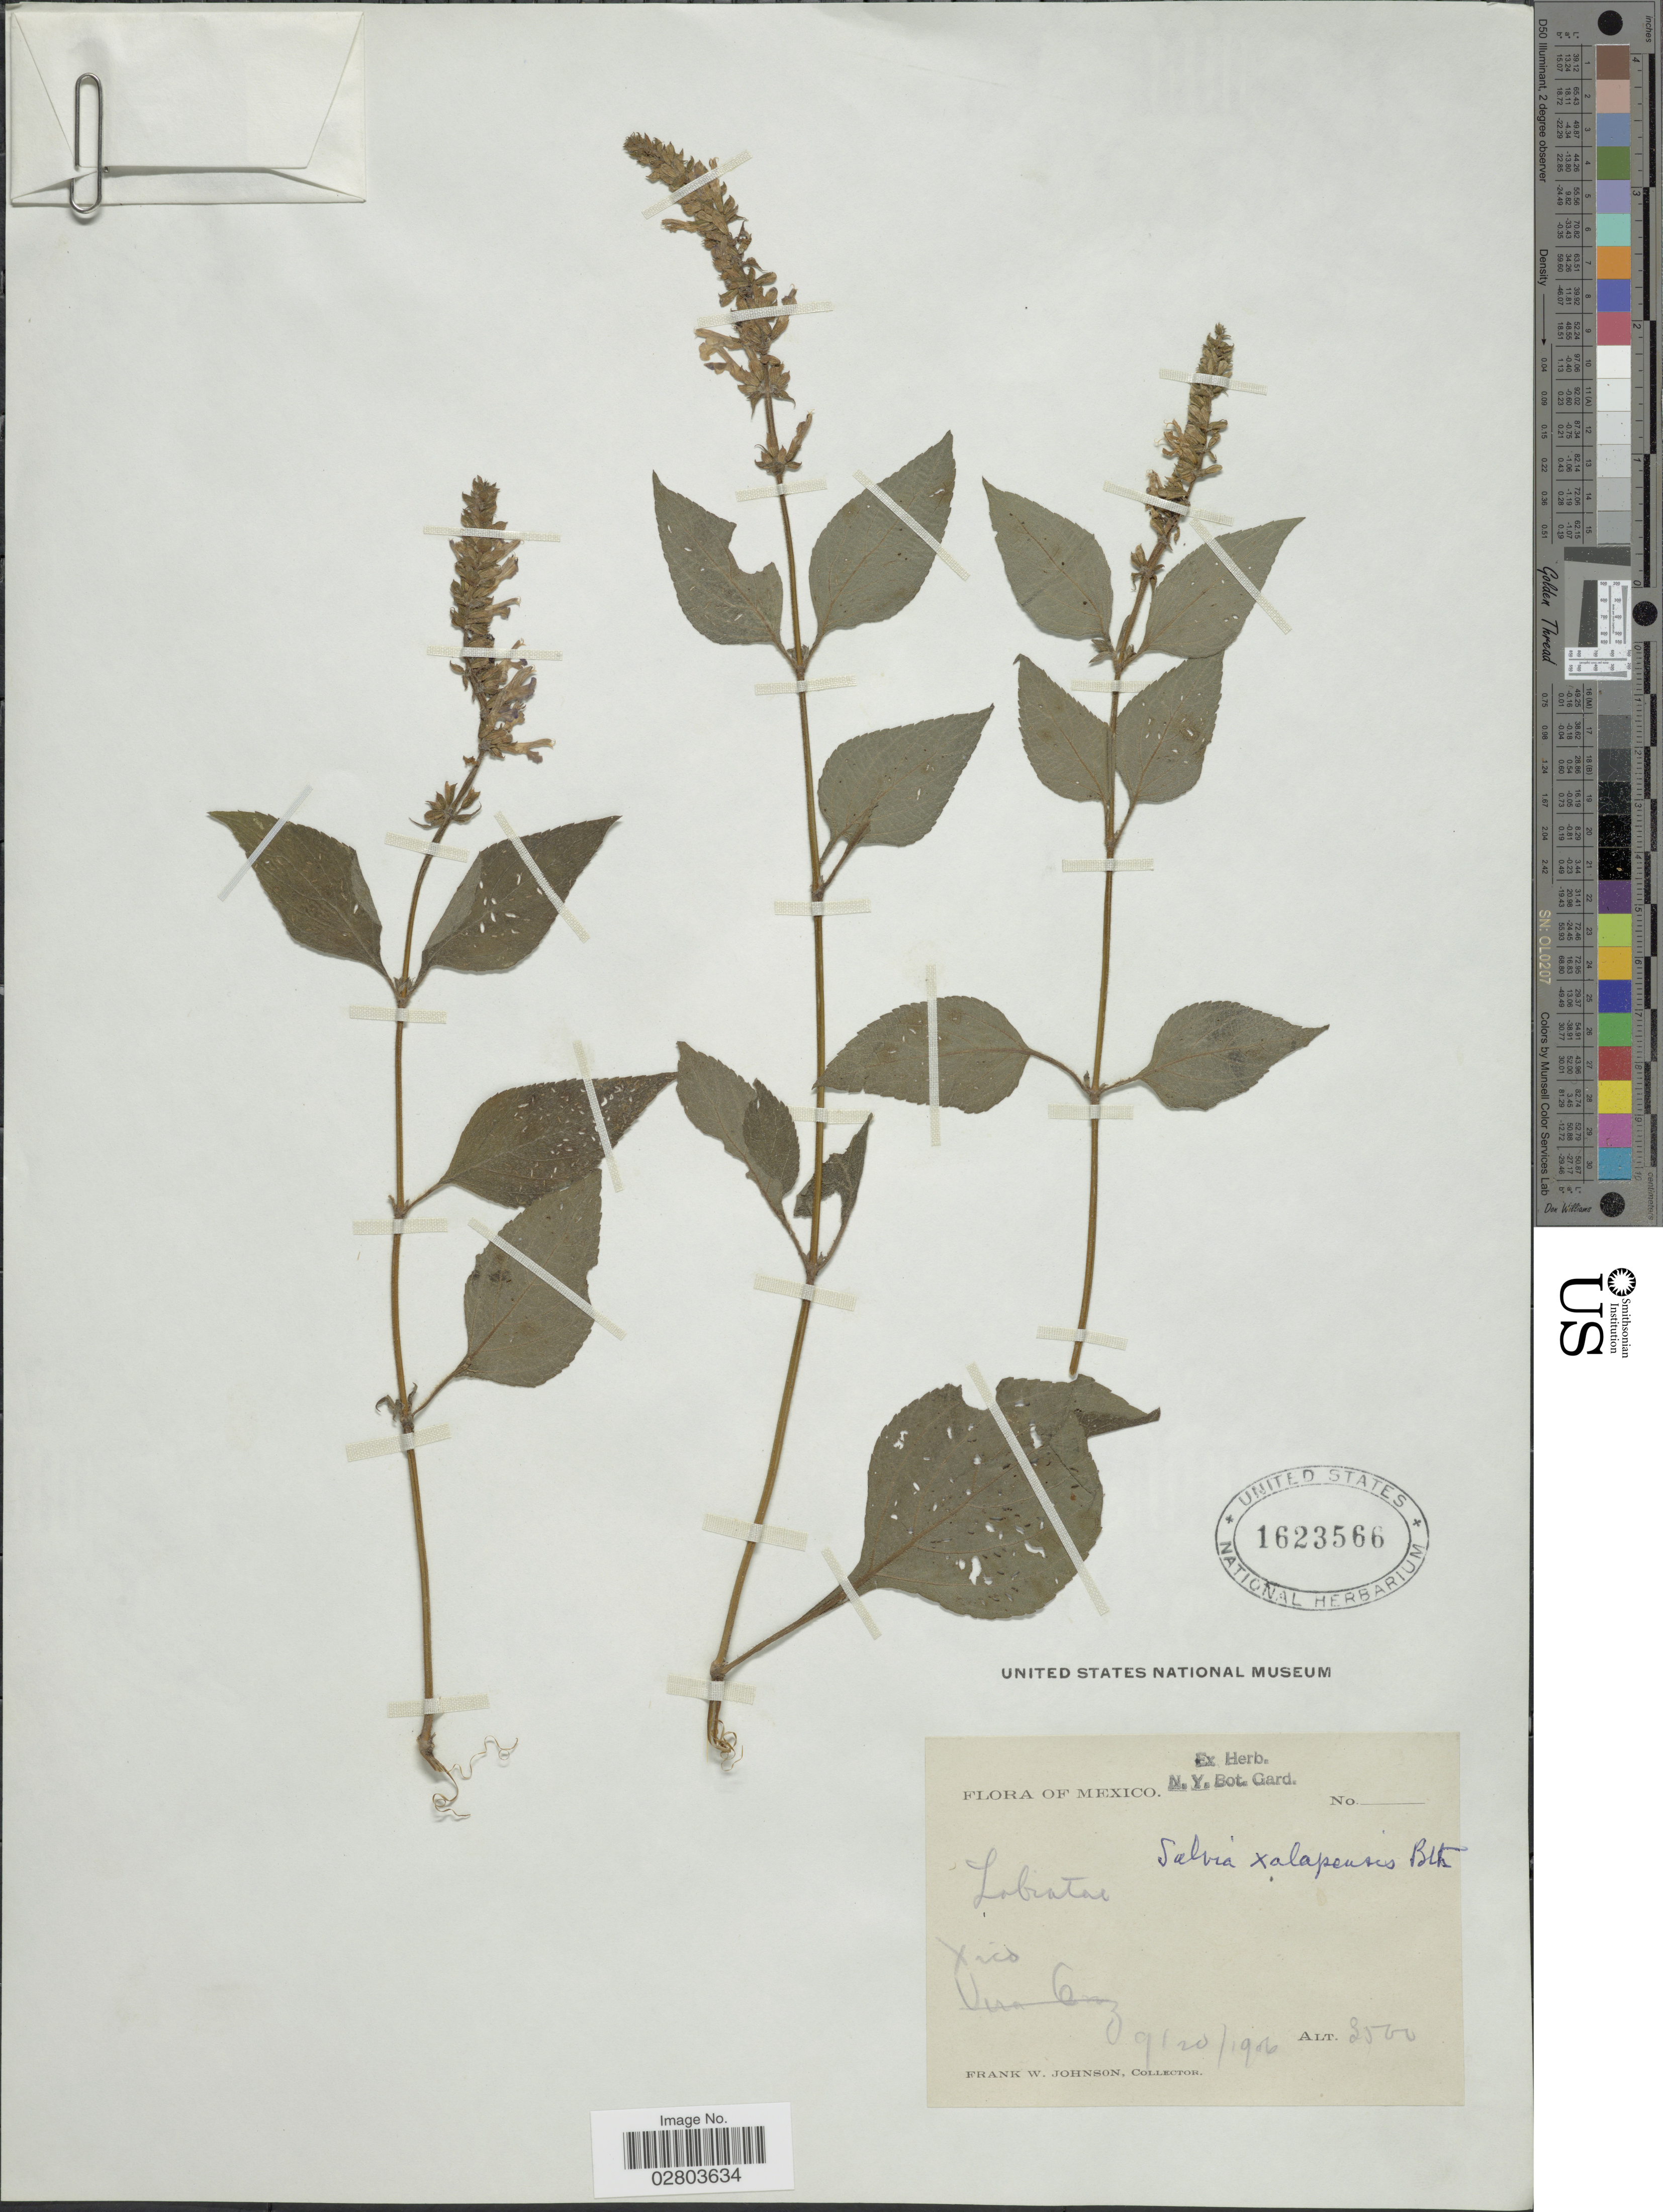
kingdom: Plantae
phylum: Tracheophyta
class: Magnoliopsida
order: Lamiales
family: Lamiaceae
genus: Salvia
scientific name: Salvia xalapensis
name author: Benth.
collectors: F. W. Johnson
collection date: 1906-09-20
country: Mexico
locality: Xico.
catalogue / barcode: US 1623566